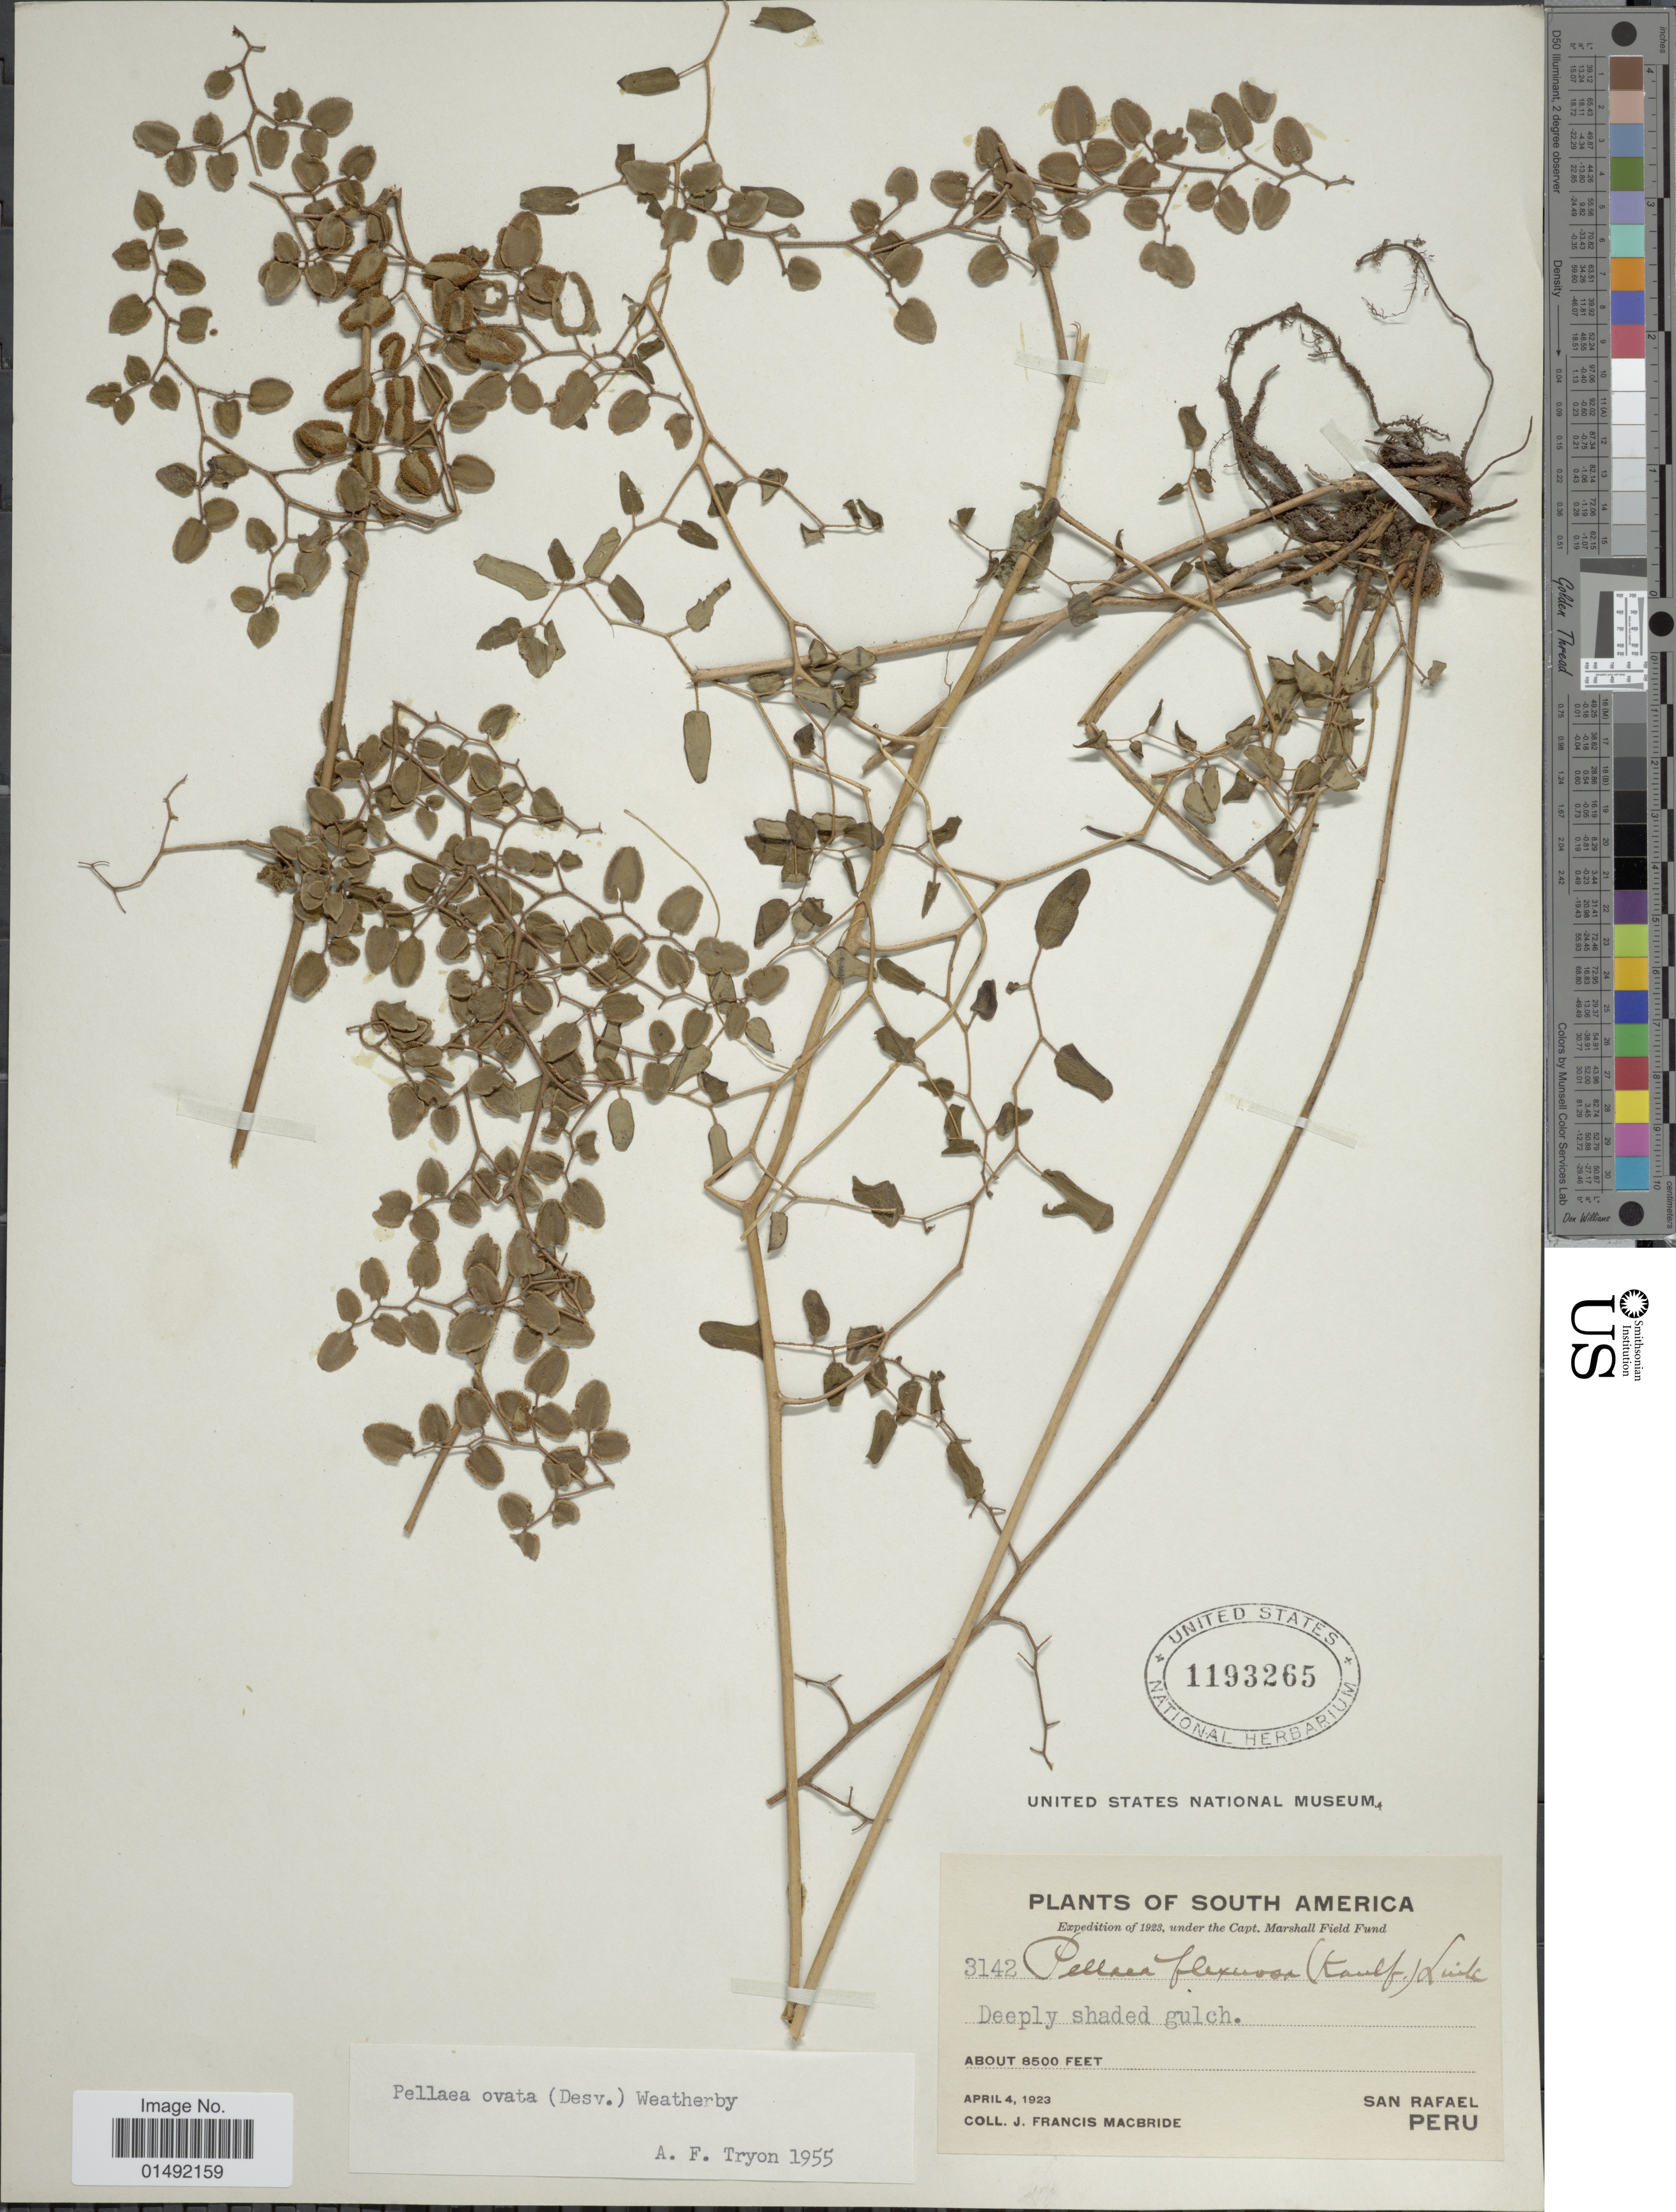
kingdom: Plantae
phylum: Tracheophyta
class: Polypodiopsida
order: Polypodiales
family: Pteridaceae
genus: Pellaea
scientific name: Pellaea ovata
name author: (Desv.) Weath.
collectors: J. F. Macbride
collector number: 3142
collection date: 1923-04-04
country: Peru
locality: South America, San Rafael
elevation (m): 2591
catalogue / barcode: US 1193265